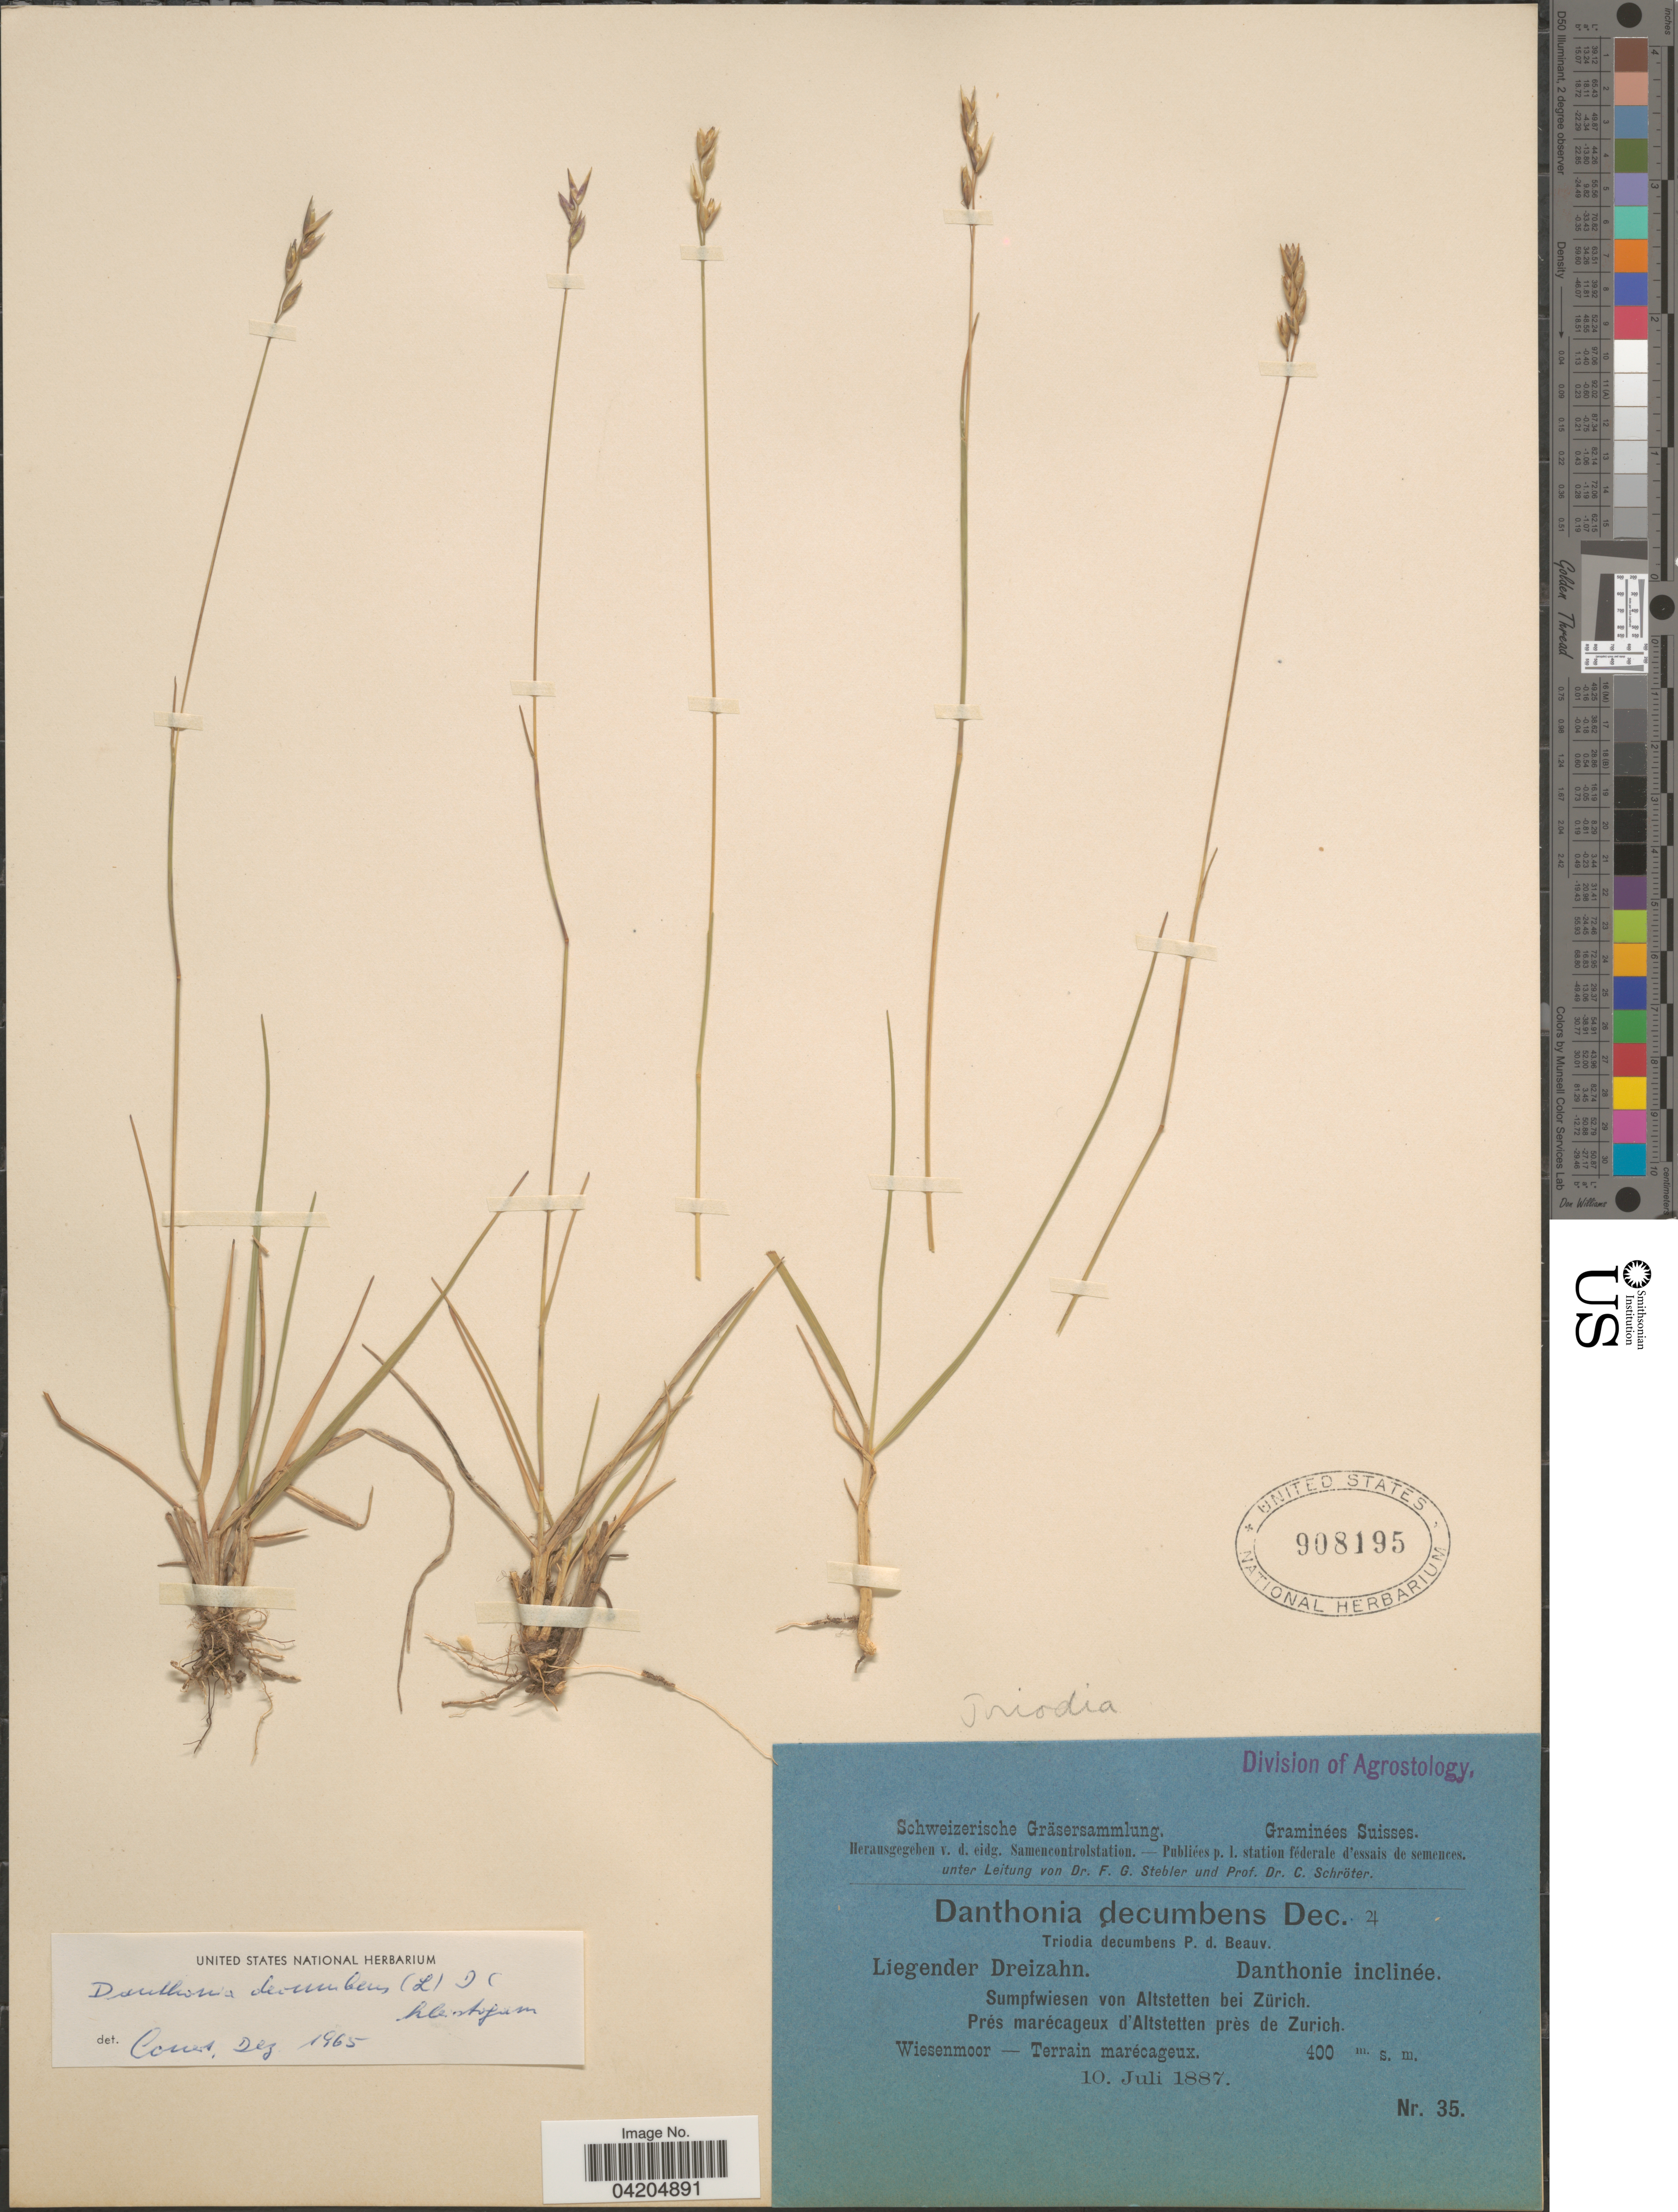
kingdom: Plantae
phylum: Tracheophyta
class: Liliopsida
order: Poales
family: Poaceae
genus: Danthonia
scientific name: Danthonia decumbens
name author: (L.) DC.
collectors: Stebler, F.G. & Schröter, C.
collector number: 35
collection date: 1887-07-10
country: Switzerland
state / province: Zurich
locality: Schweizerische. Sumpfwiesen von Altstetten.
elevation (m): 400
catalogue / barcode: US 908195